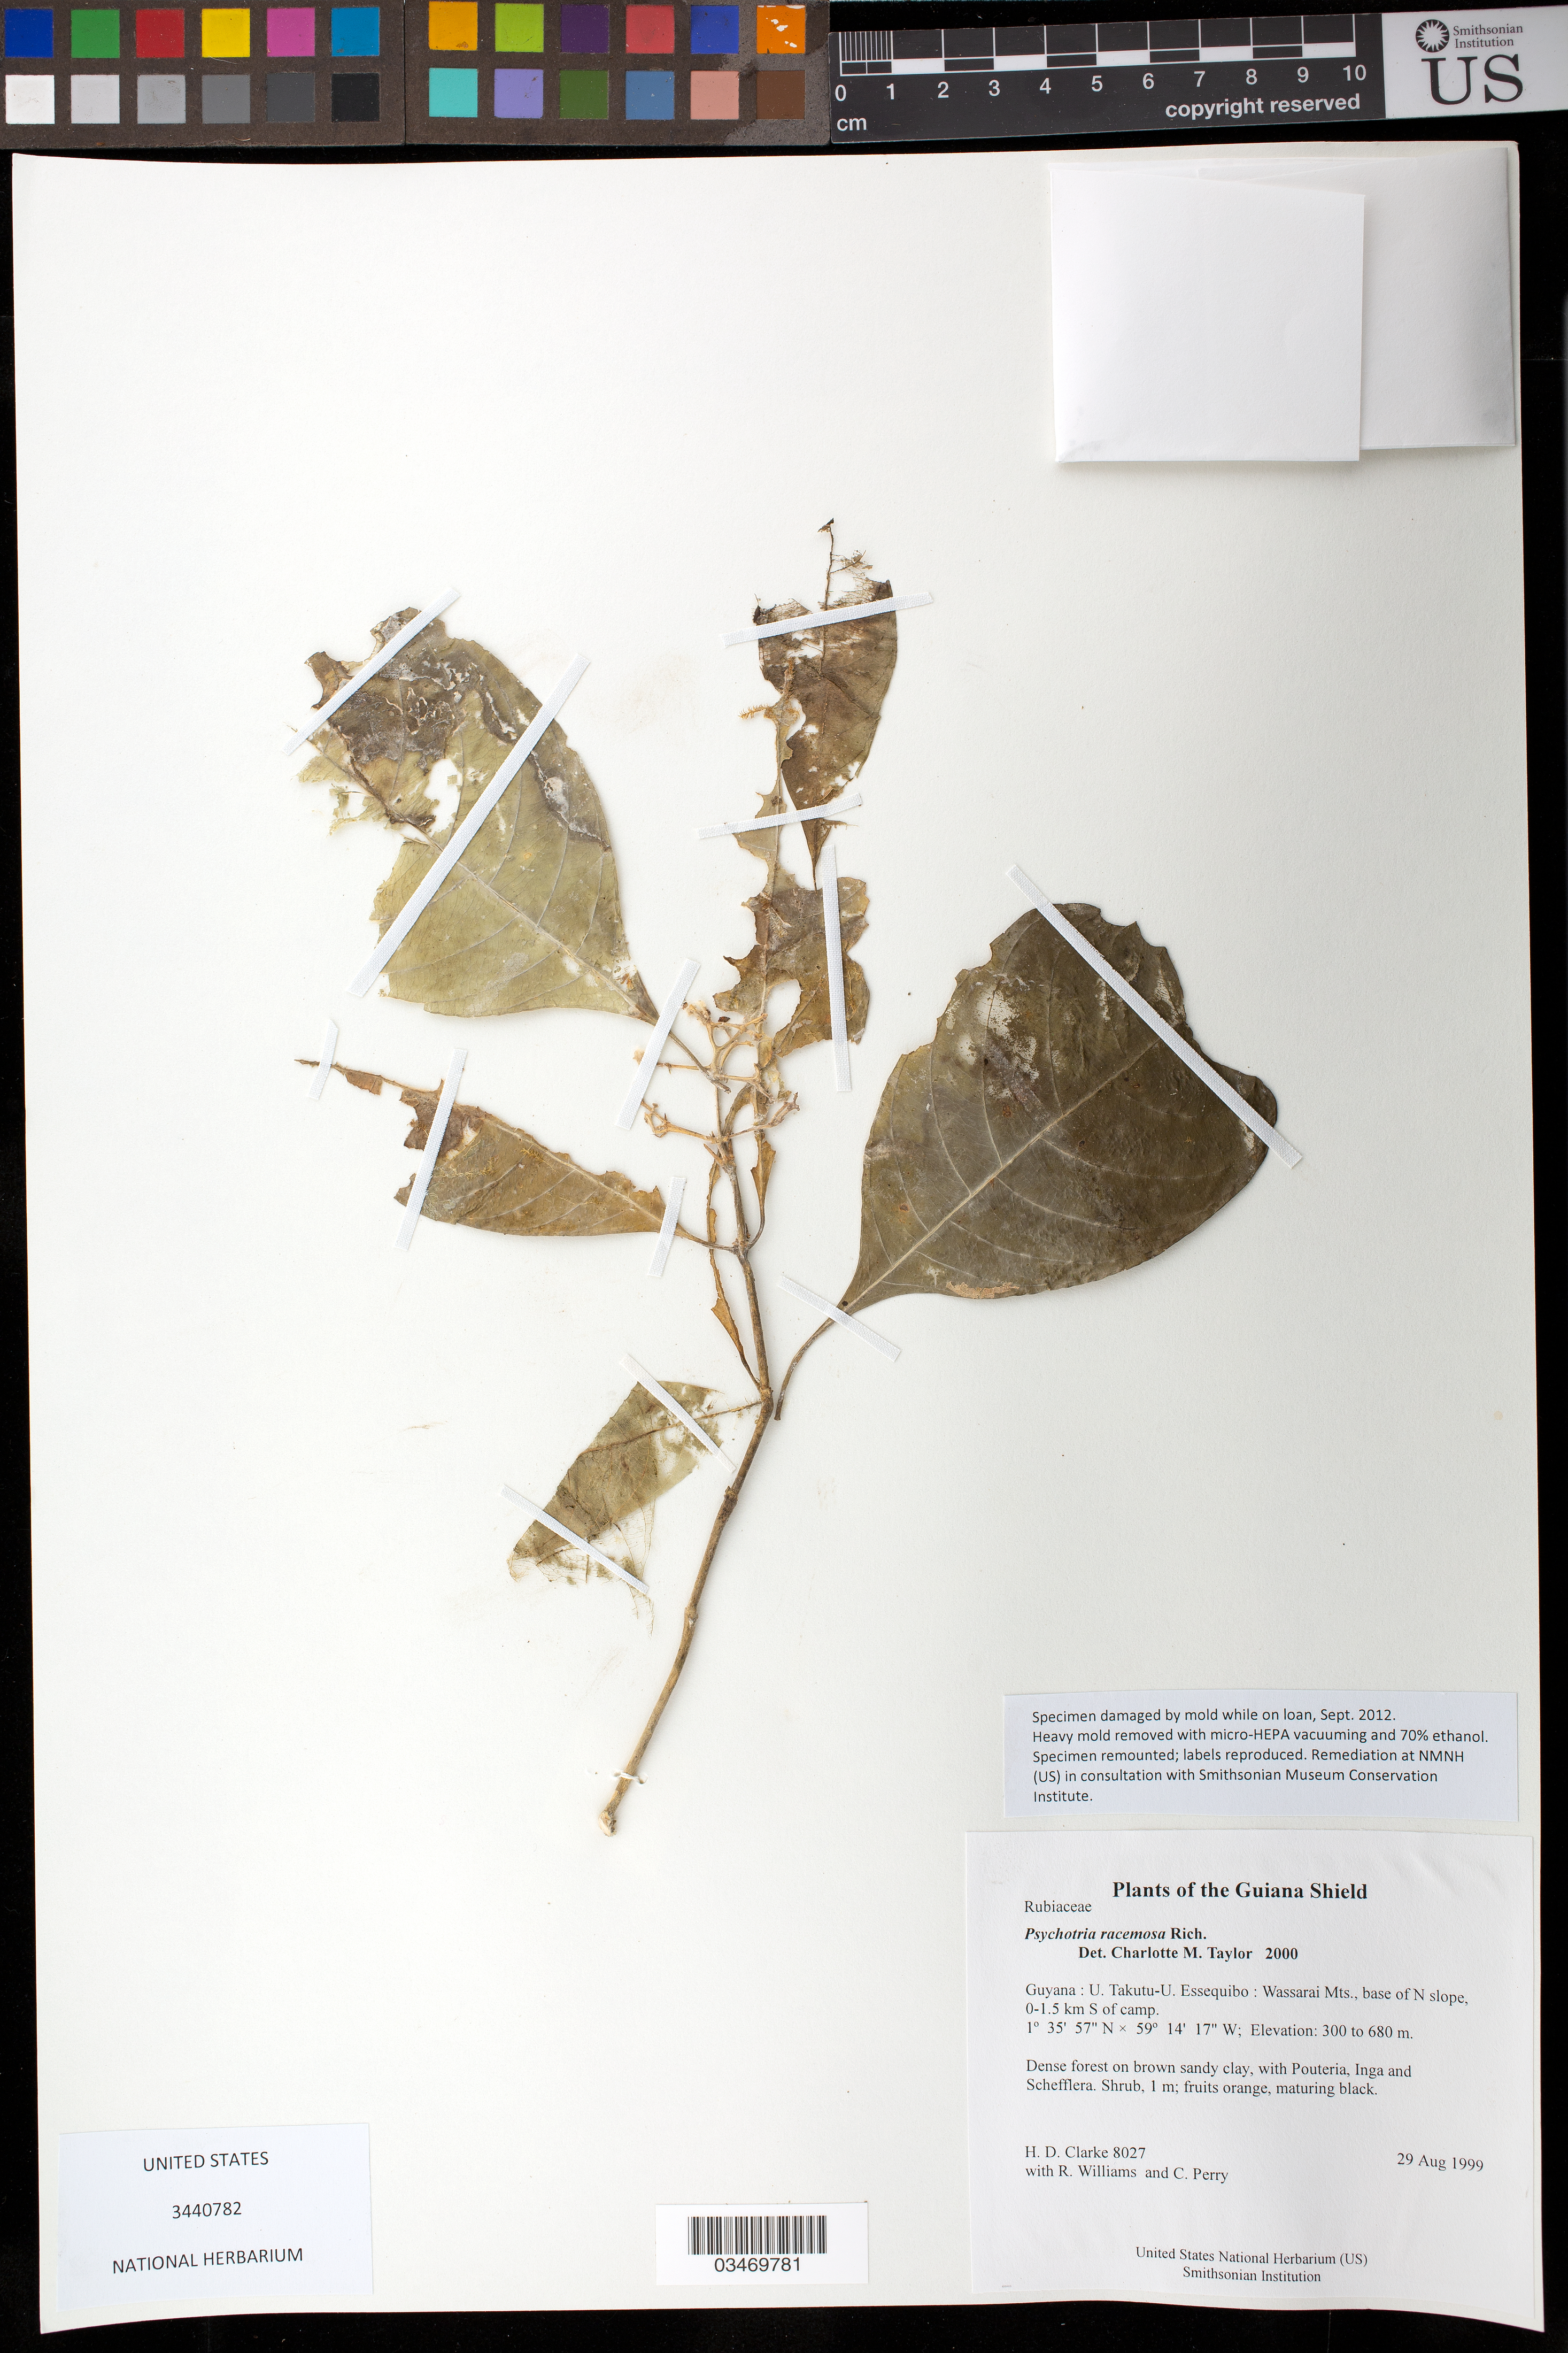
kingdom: Plantae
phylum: Tracheophyta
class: Magnoliopsida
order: Gentianales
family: Rubiaceae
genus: Psychotria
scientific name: Psychotria racemosa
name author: Rich.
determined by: Taylor, Charlotte M.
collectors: H. D. Clarke, R. Williams & C. Perry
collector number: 8027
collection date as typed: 29 August 1999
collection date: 1999-08-29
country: Guyana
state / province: U. Takutu-U. Essequibo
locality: Wassarai Mts., base of N slope, 0-1.5 km S of camp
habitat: Dense forest on brown sandy clay, with Pouteria, Inga and Schefflera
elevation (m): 300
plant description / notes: Distribution: Specimen damaged by mold while on loan, Sept. 2012. Heavy mold removed with micro-HEPA vacuuming and 70% ethanol. Specimen remounted; labels reproduced. Remediation at NMNH (US) in consultation with Smithsonian Museum Conservation Institute.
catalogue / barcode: US 3440782